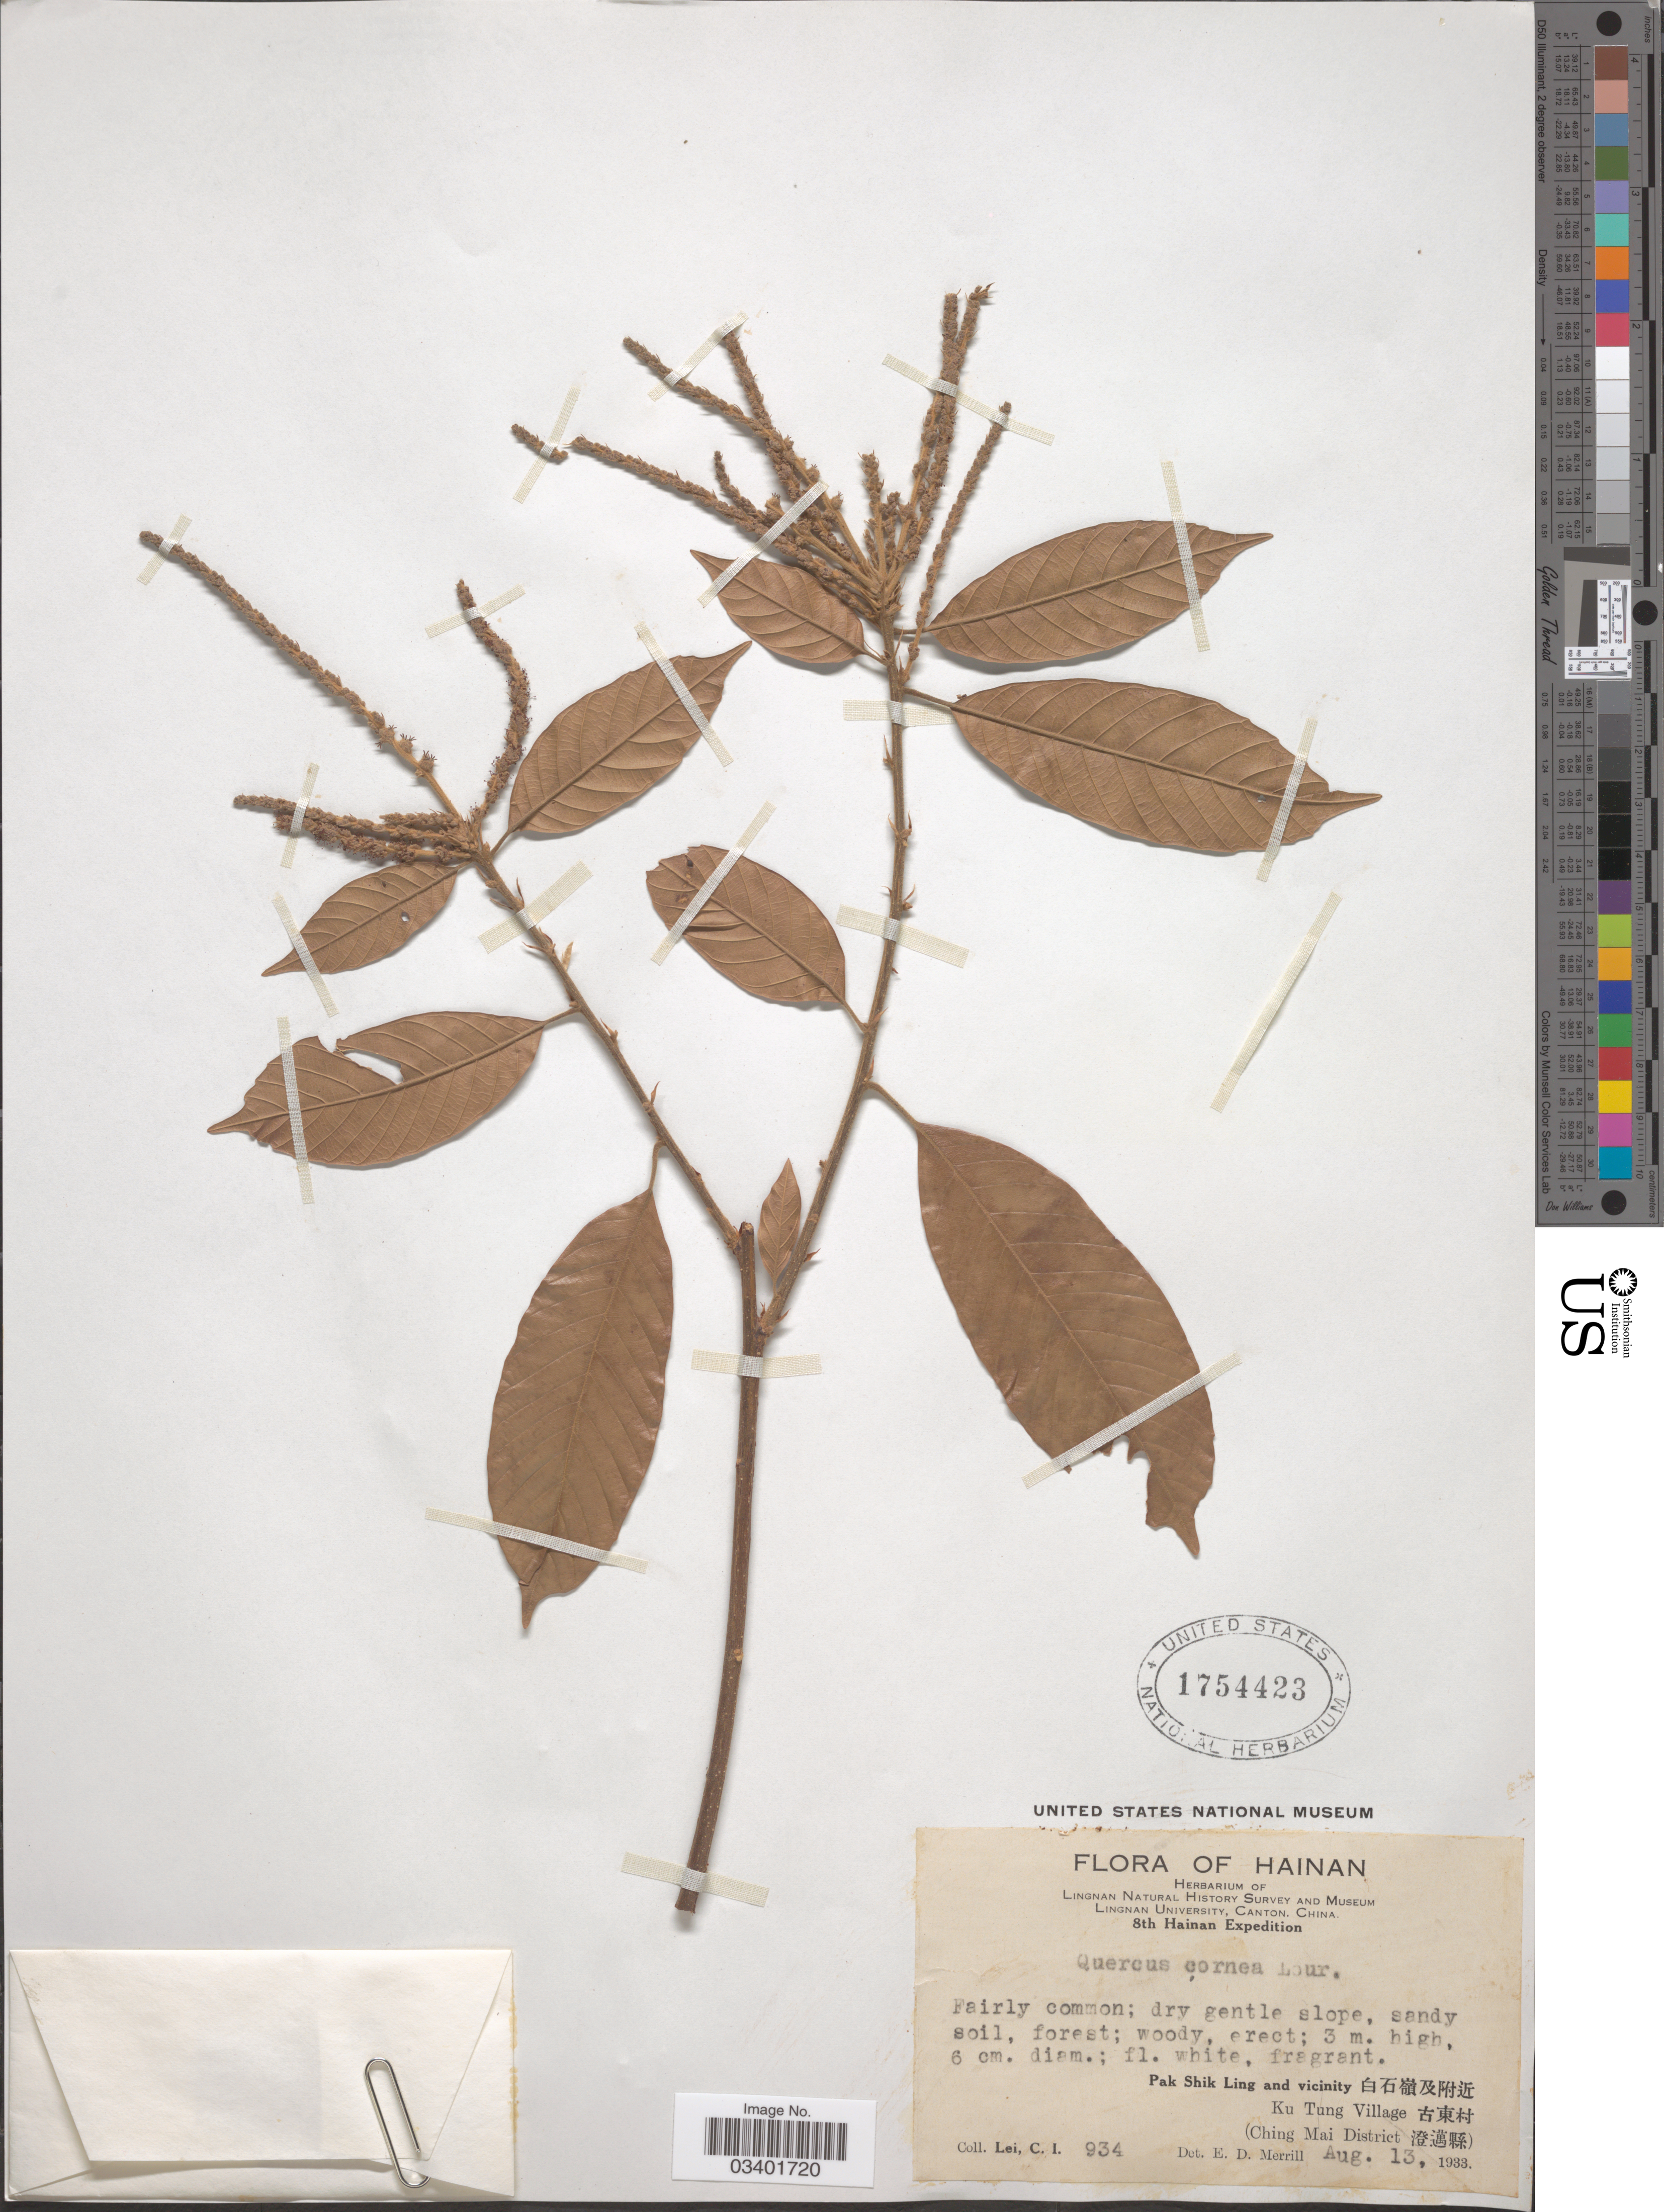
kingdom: Plantae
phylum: Tracheophyta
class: Magnoliopsida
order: Fagales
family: Fagaceae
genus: Lithocarpus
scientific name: Lithocarpus corneus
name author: (Lour.) Rehder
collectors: C. I. Lei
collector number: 934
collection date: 1933-08-13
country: China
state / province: Hainan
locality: Pak Shik Ling and vicinity X, Ku Tung X, (Ching Mai District X).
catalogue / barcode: US 1754423